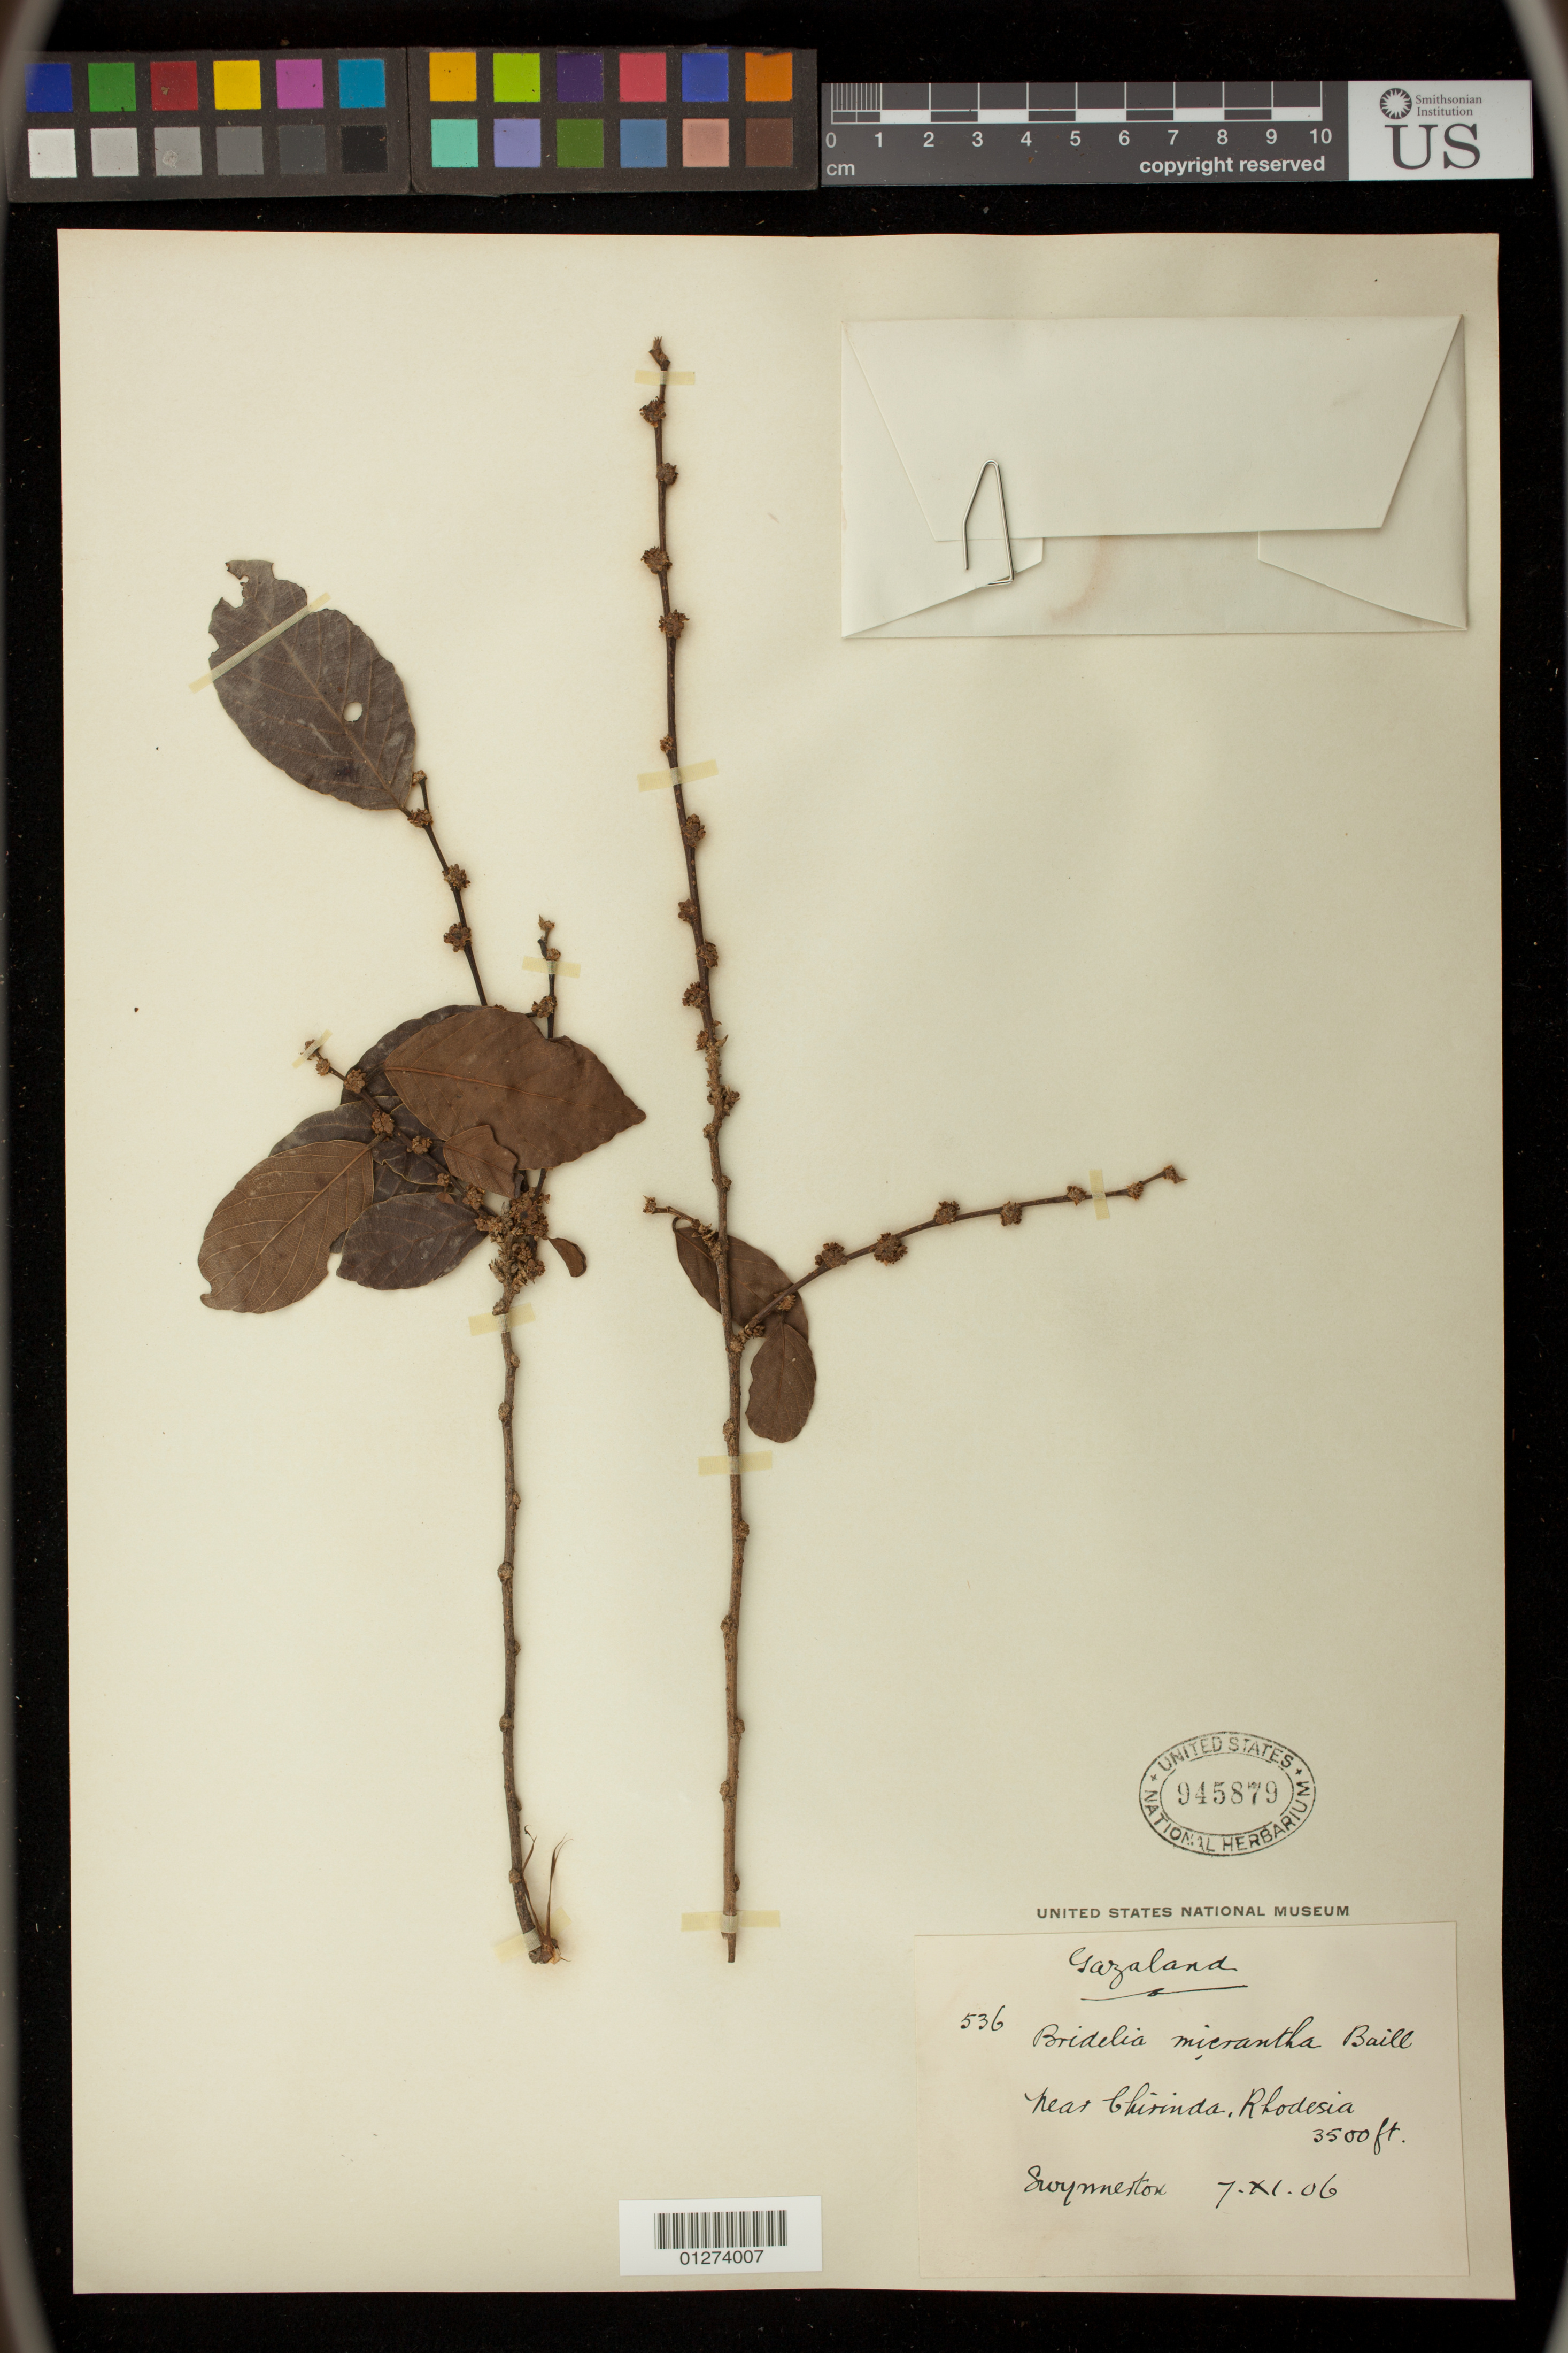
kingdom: Plantae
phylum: Tracheophyta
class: Magnoliopsida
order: Malpighiales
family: Phyllanthaceae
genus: Bridelia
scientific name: Bridelia micrantha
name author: (Hochst.) Baill.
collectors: C. Swynnerton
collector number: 536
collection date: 1906-11-07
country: Zimbabwe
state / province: Manicaland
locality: Near Chirinda, Rhodesia, Gazaland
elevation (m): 1067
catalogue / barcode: US 945879